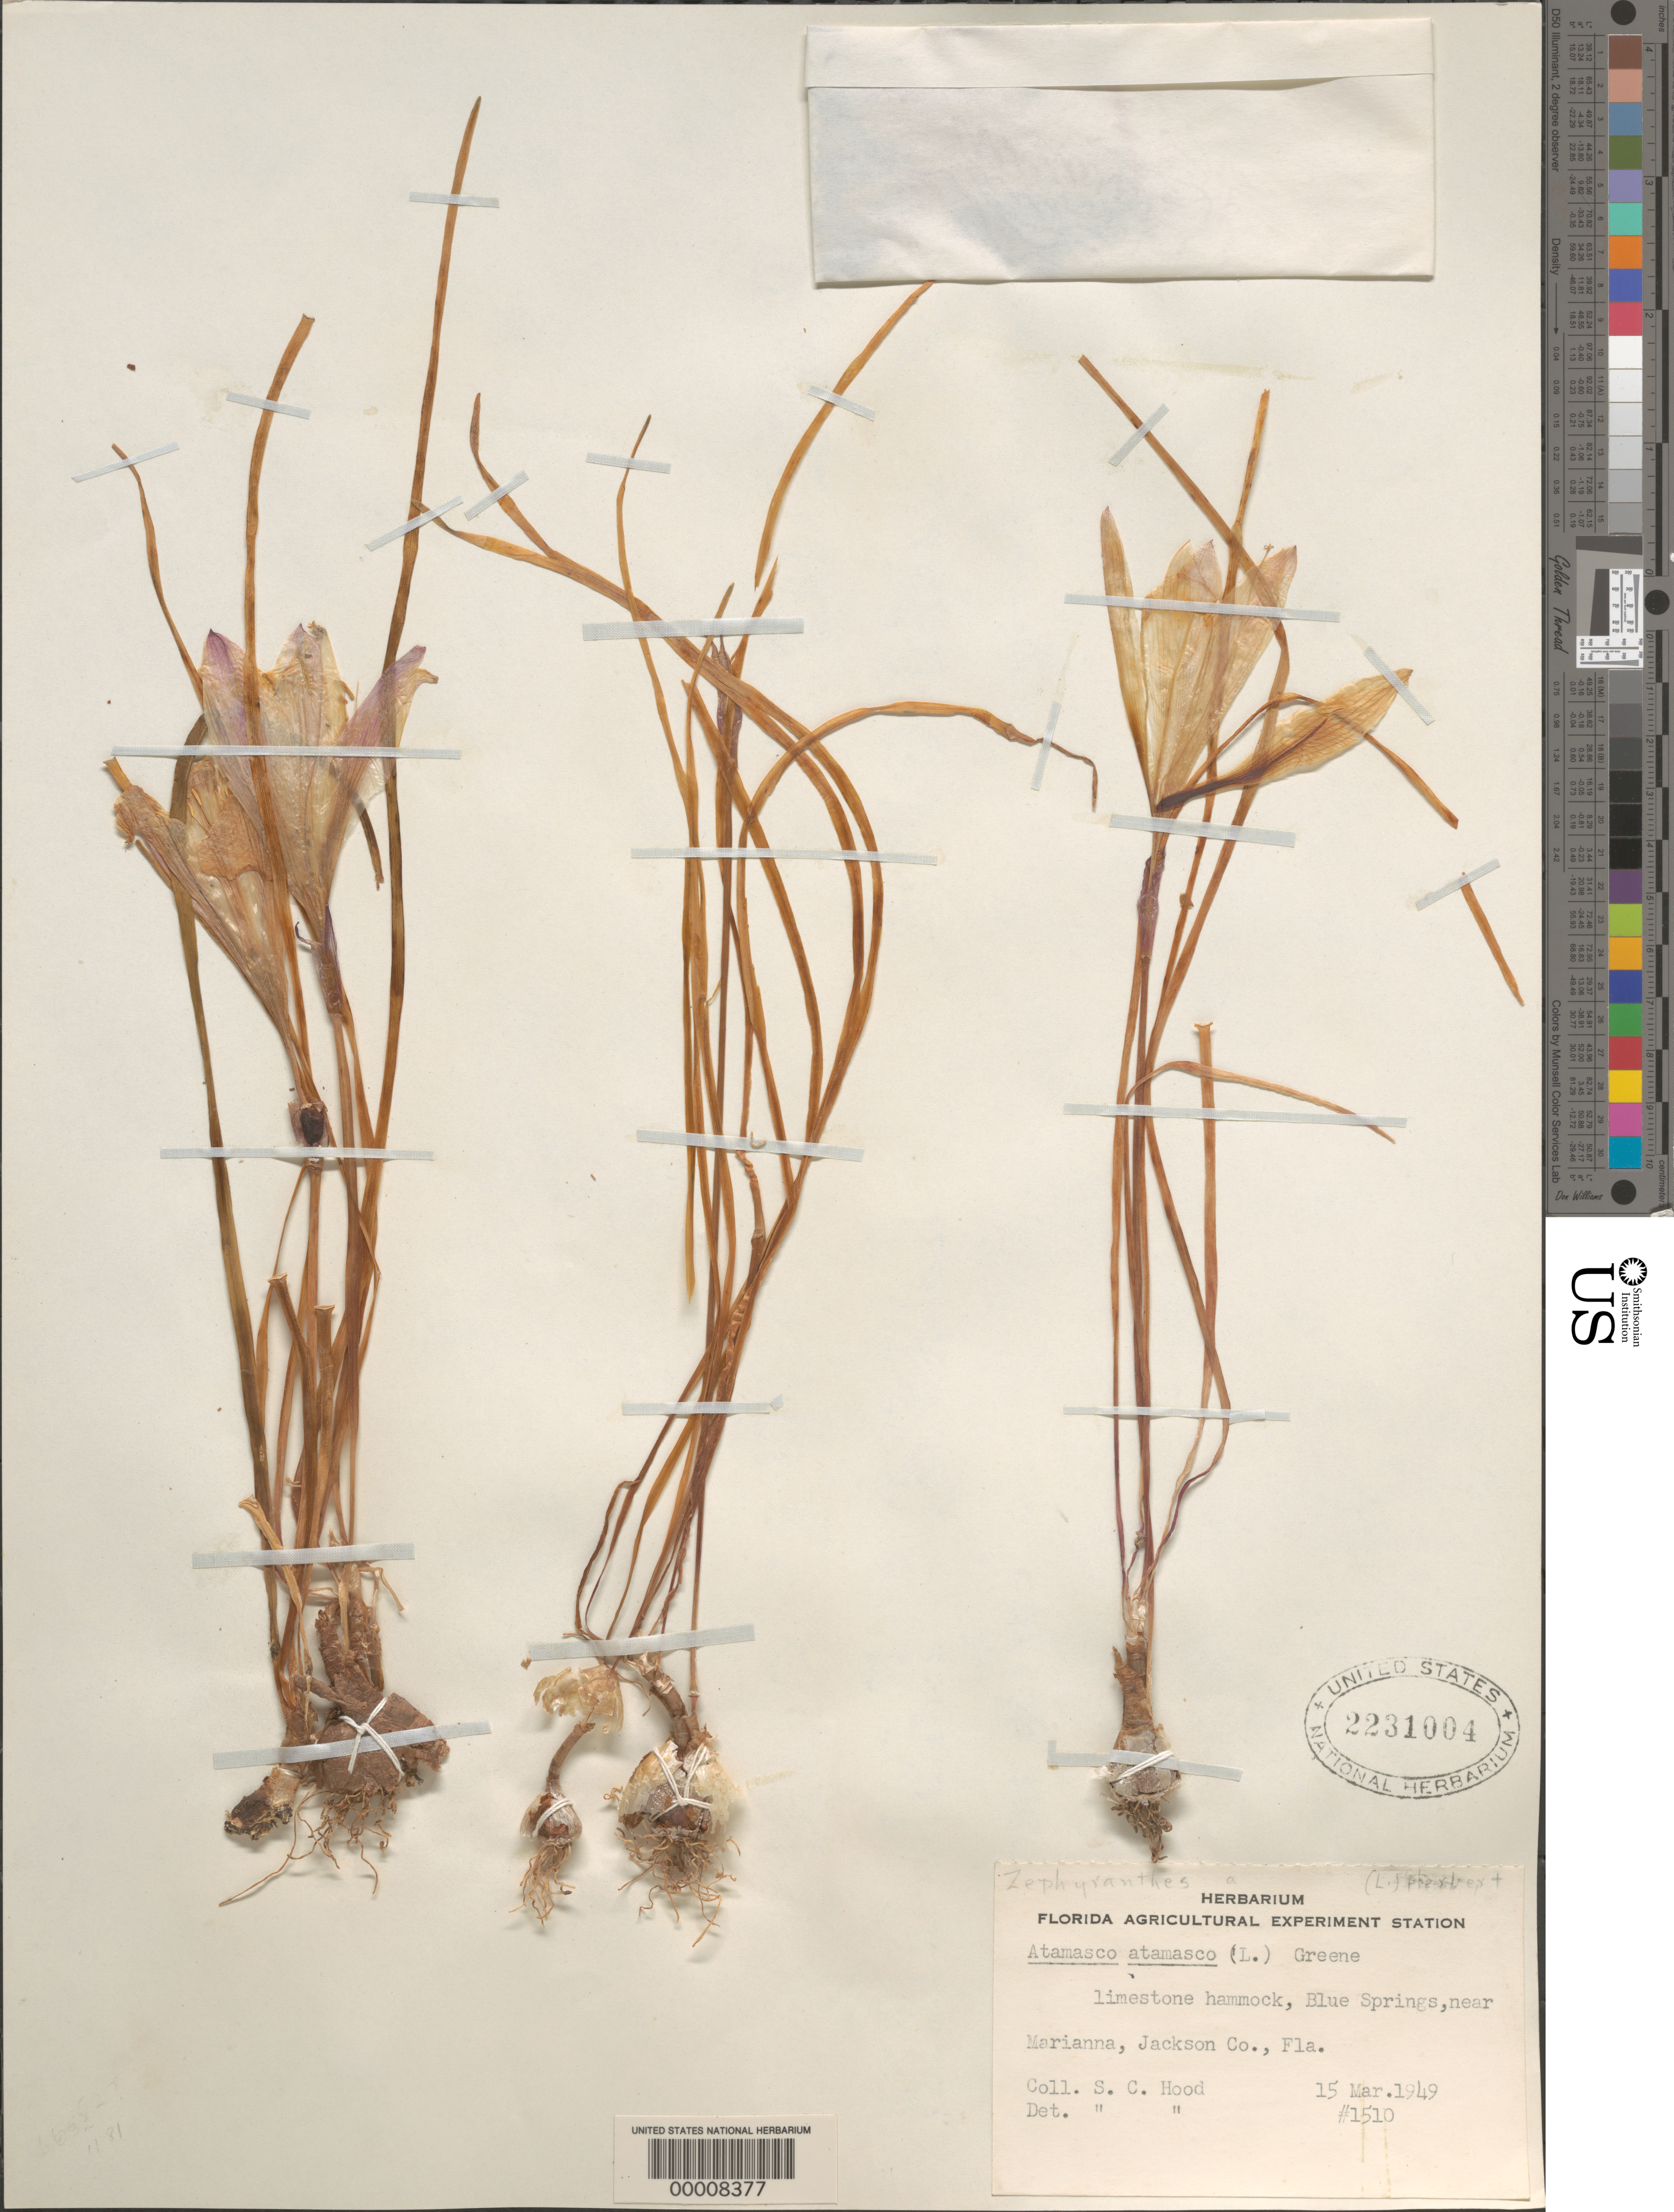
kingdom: Plantae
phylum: Tracheophyta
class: Liliopsida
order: Asparagales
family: Amaryllidaceae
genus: Zephyranthes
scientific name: Zephyranthes atamasco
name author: (L.) Herb.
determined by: Strong, Mark T.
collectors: S. Hood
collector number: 1510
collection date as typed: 15 Mar 1949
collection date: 1949-03-15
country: United States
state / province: Florida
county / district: Jackson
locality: Blue springs, near marianna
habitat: Limestone hammock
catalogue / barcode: US 2231004